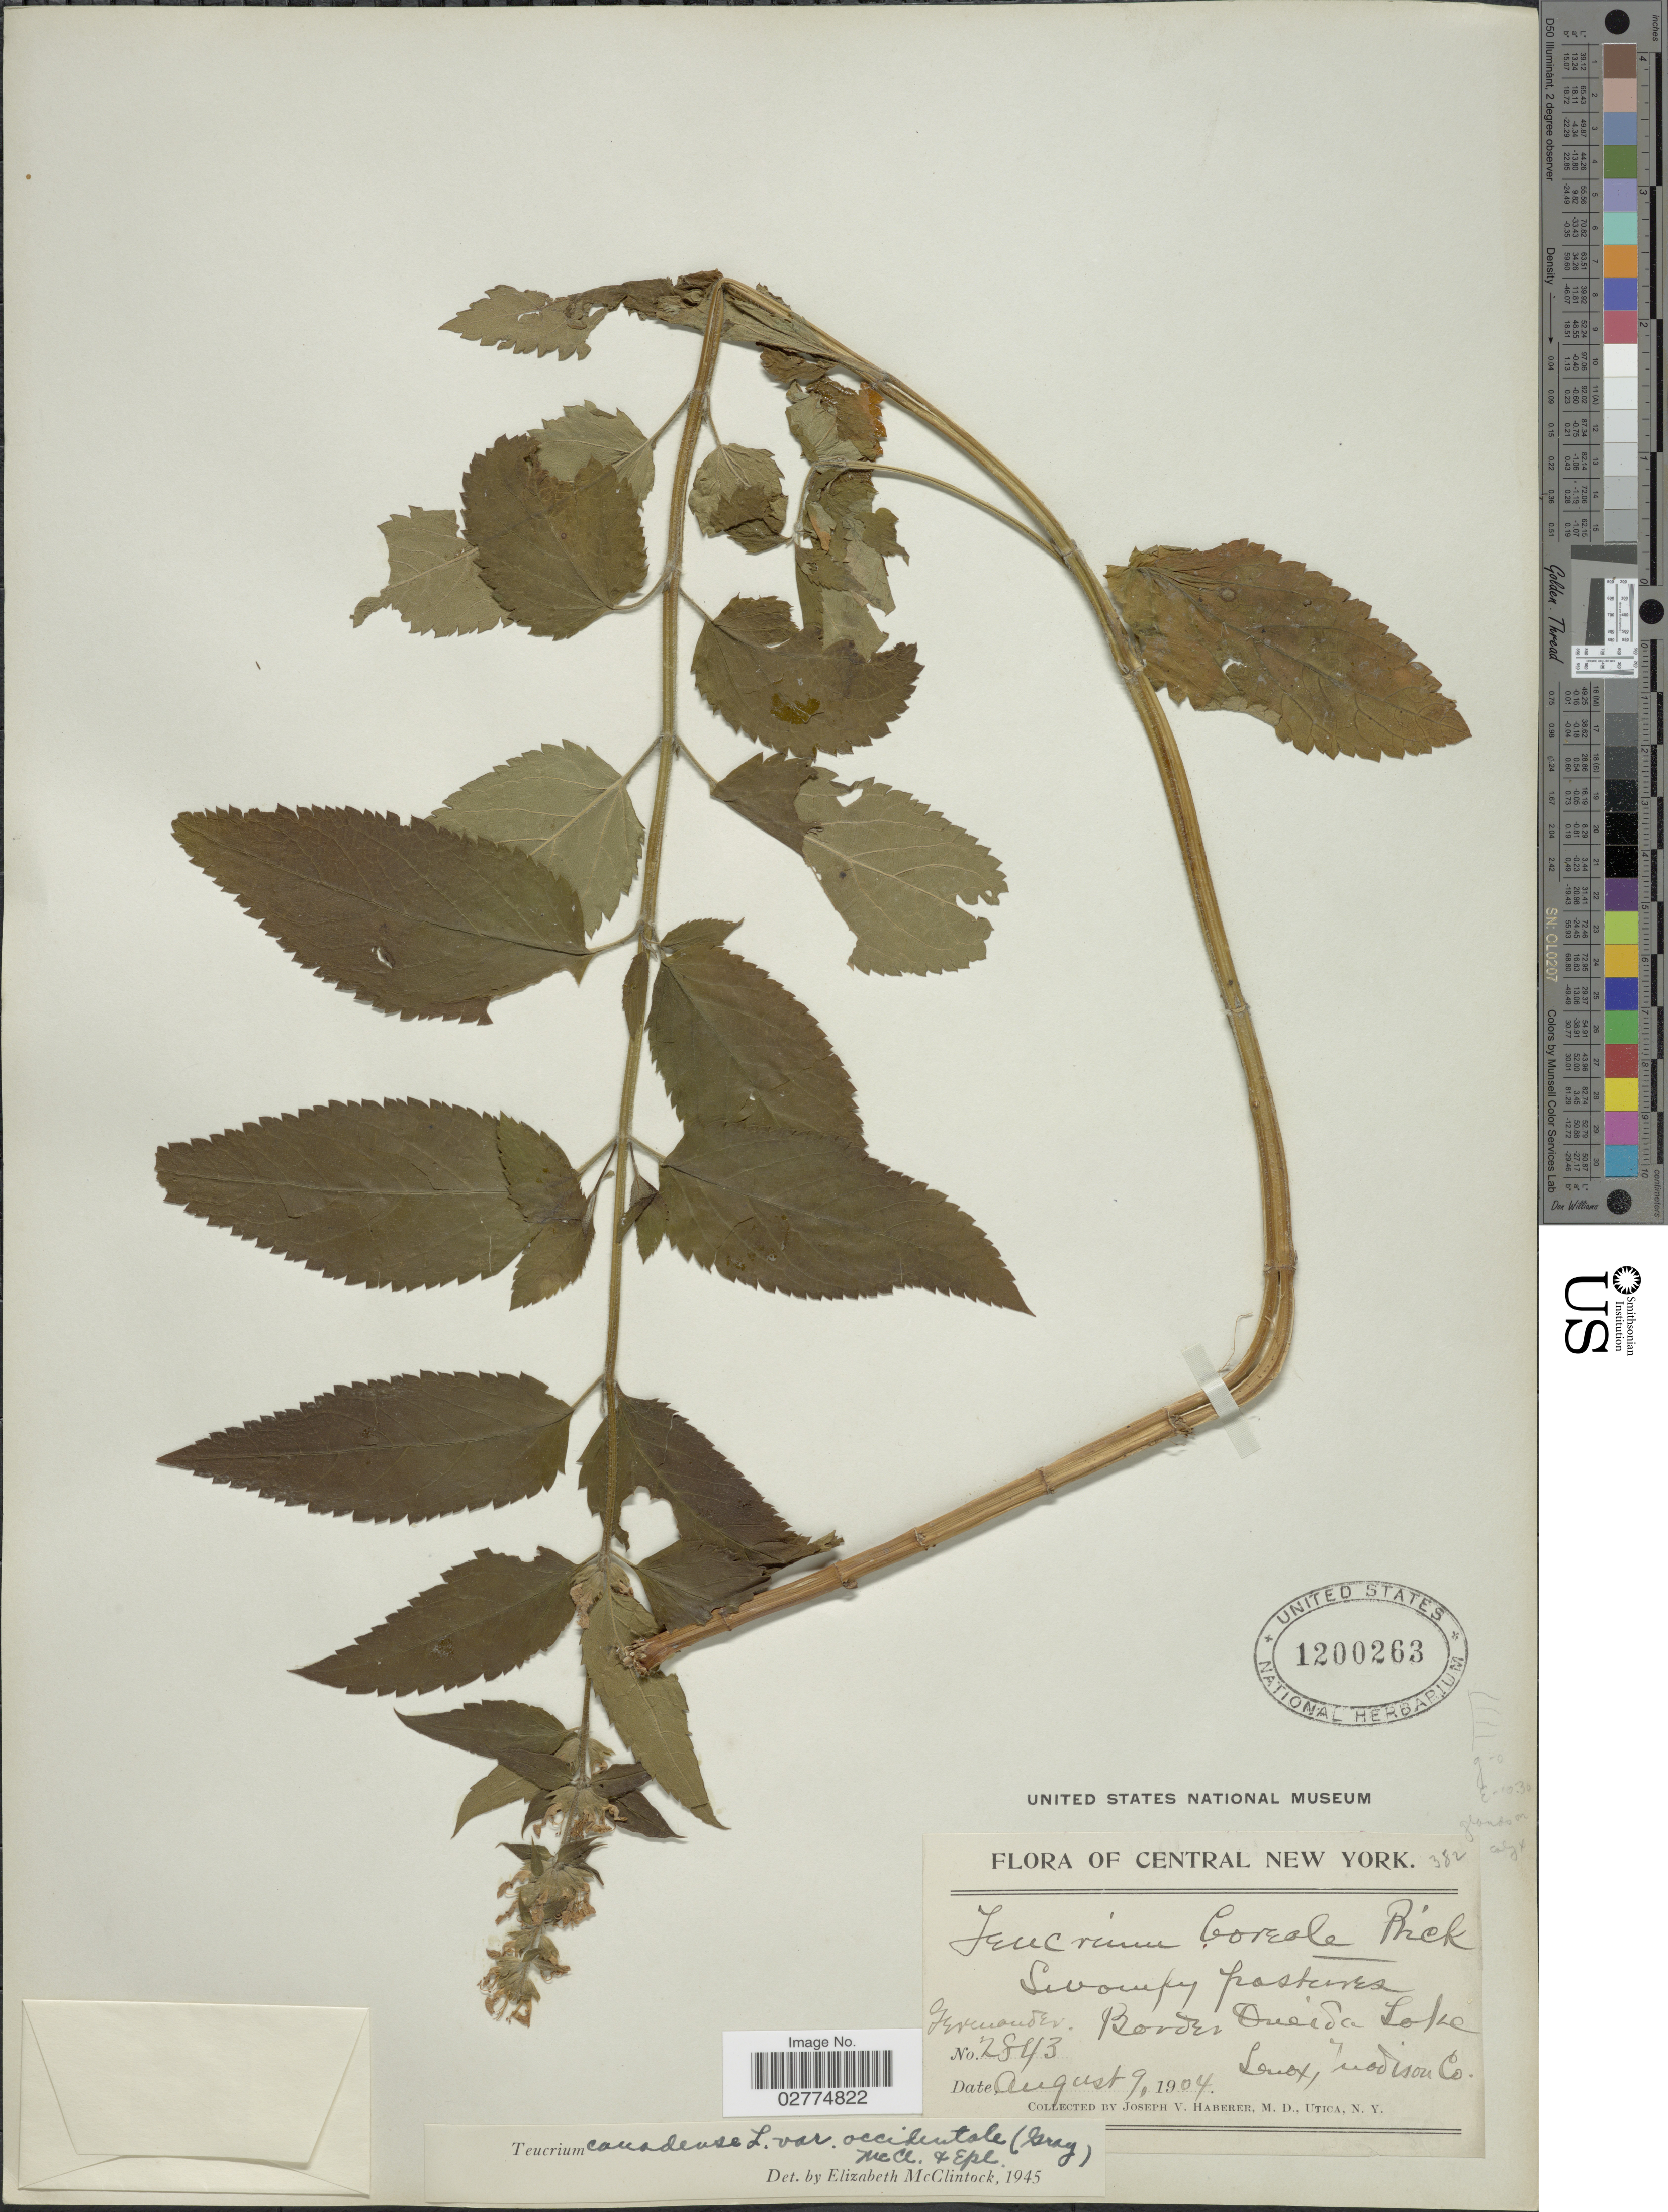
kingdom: Plantae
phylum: Tracheophyta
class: Magnoliopsida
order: Lamiales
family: Lamiaceae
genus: Teucrium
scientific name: Teucrium canadense var. occidentale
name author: (A. Gray) E. M. McClint. & Epling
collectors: J. V. Haberer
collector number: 2843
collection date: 1904-08-09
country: United States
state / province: New York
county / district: Oneida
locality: Central New York, Border Oneida Lake, Lenox, Madison Co.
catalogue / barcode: US 1200263